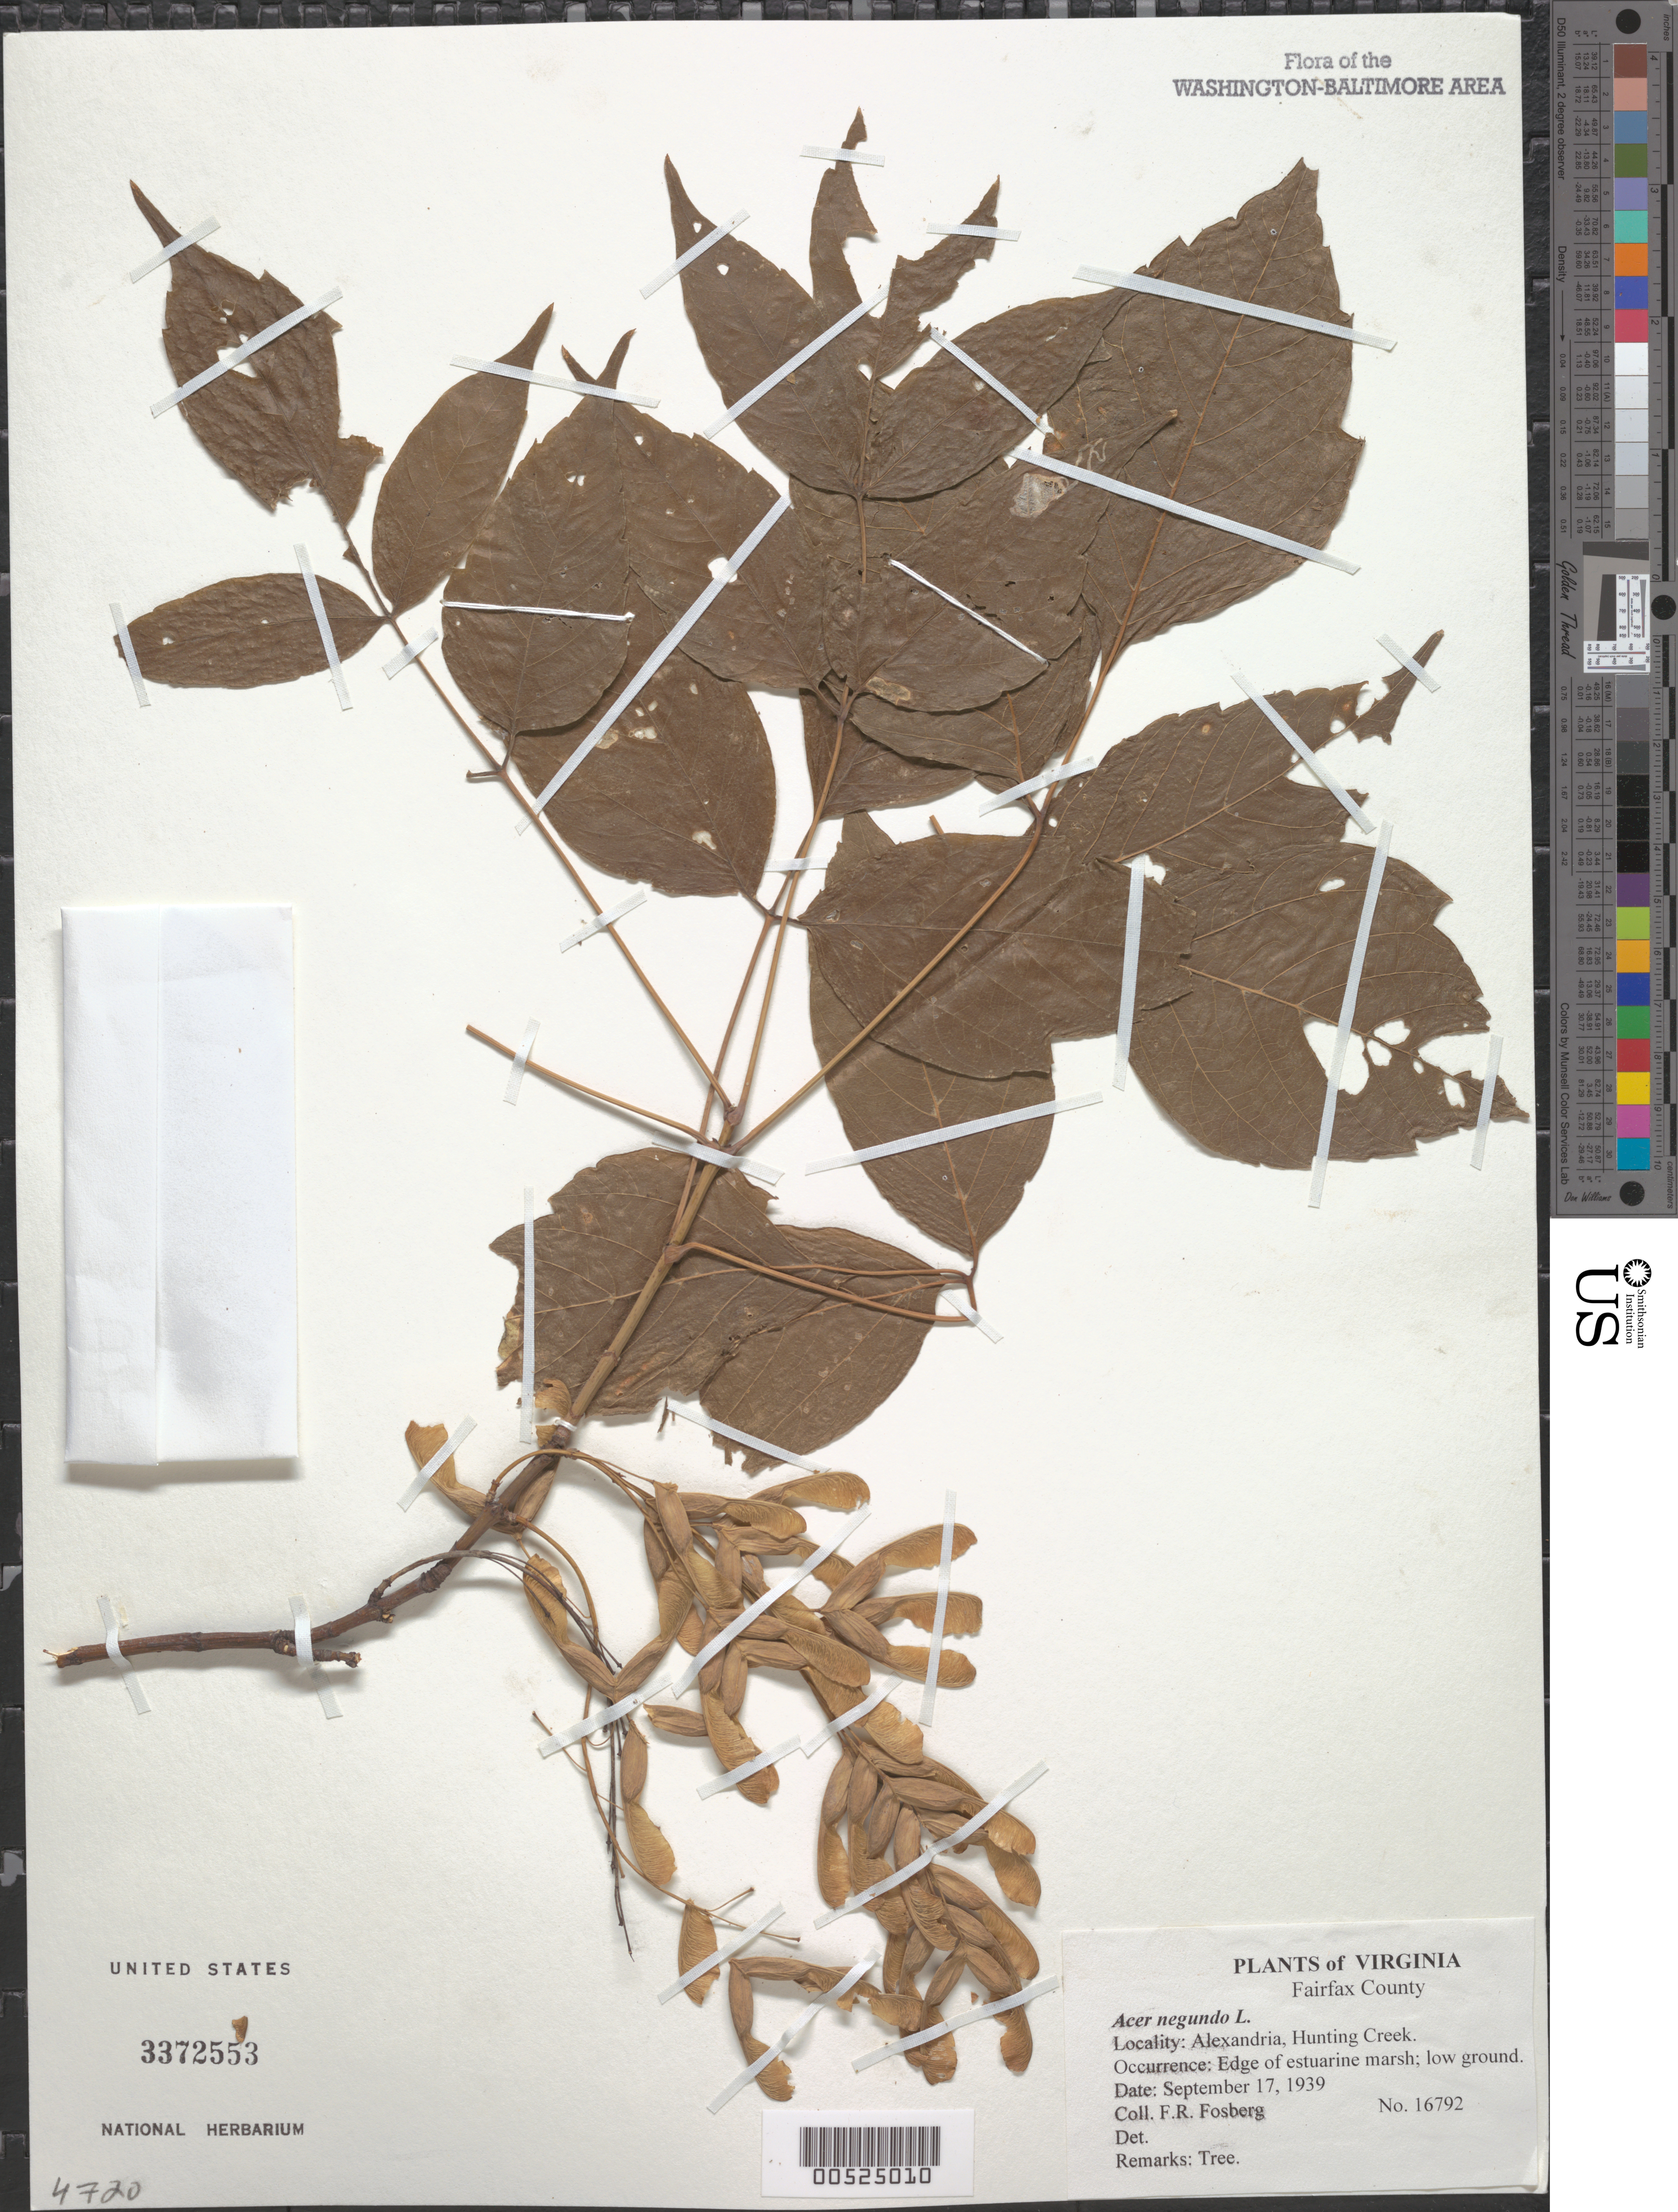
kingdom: Plantae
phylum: Tracheophyta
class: Magnoliopsida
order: Sapindales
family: Sapindaceae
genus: Acer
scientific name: Acer negundo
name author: L.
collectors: F. R. Fosberg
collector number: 16792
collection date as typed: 17 Sep 1939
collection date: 1939-09-17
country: United States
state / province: Virginia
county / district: City of Alexandria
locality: Alexandria, Hunting Creek.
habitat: Edge of estuarine marsh; low ground.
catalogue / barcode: US 3372553